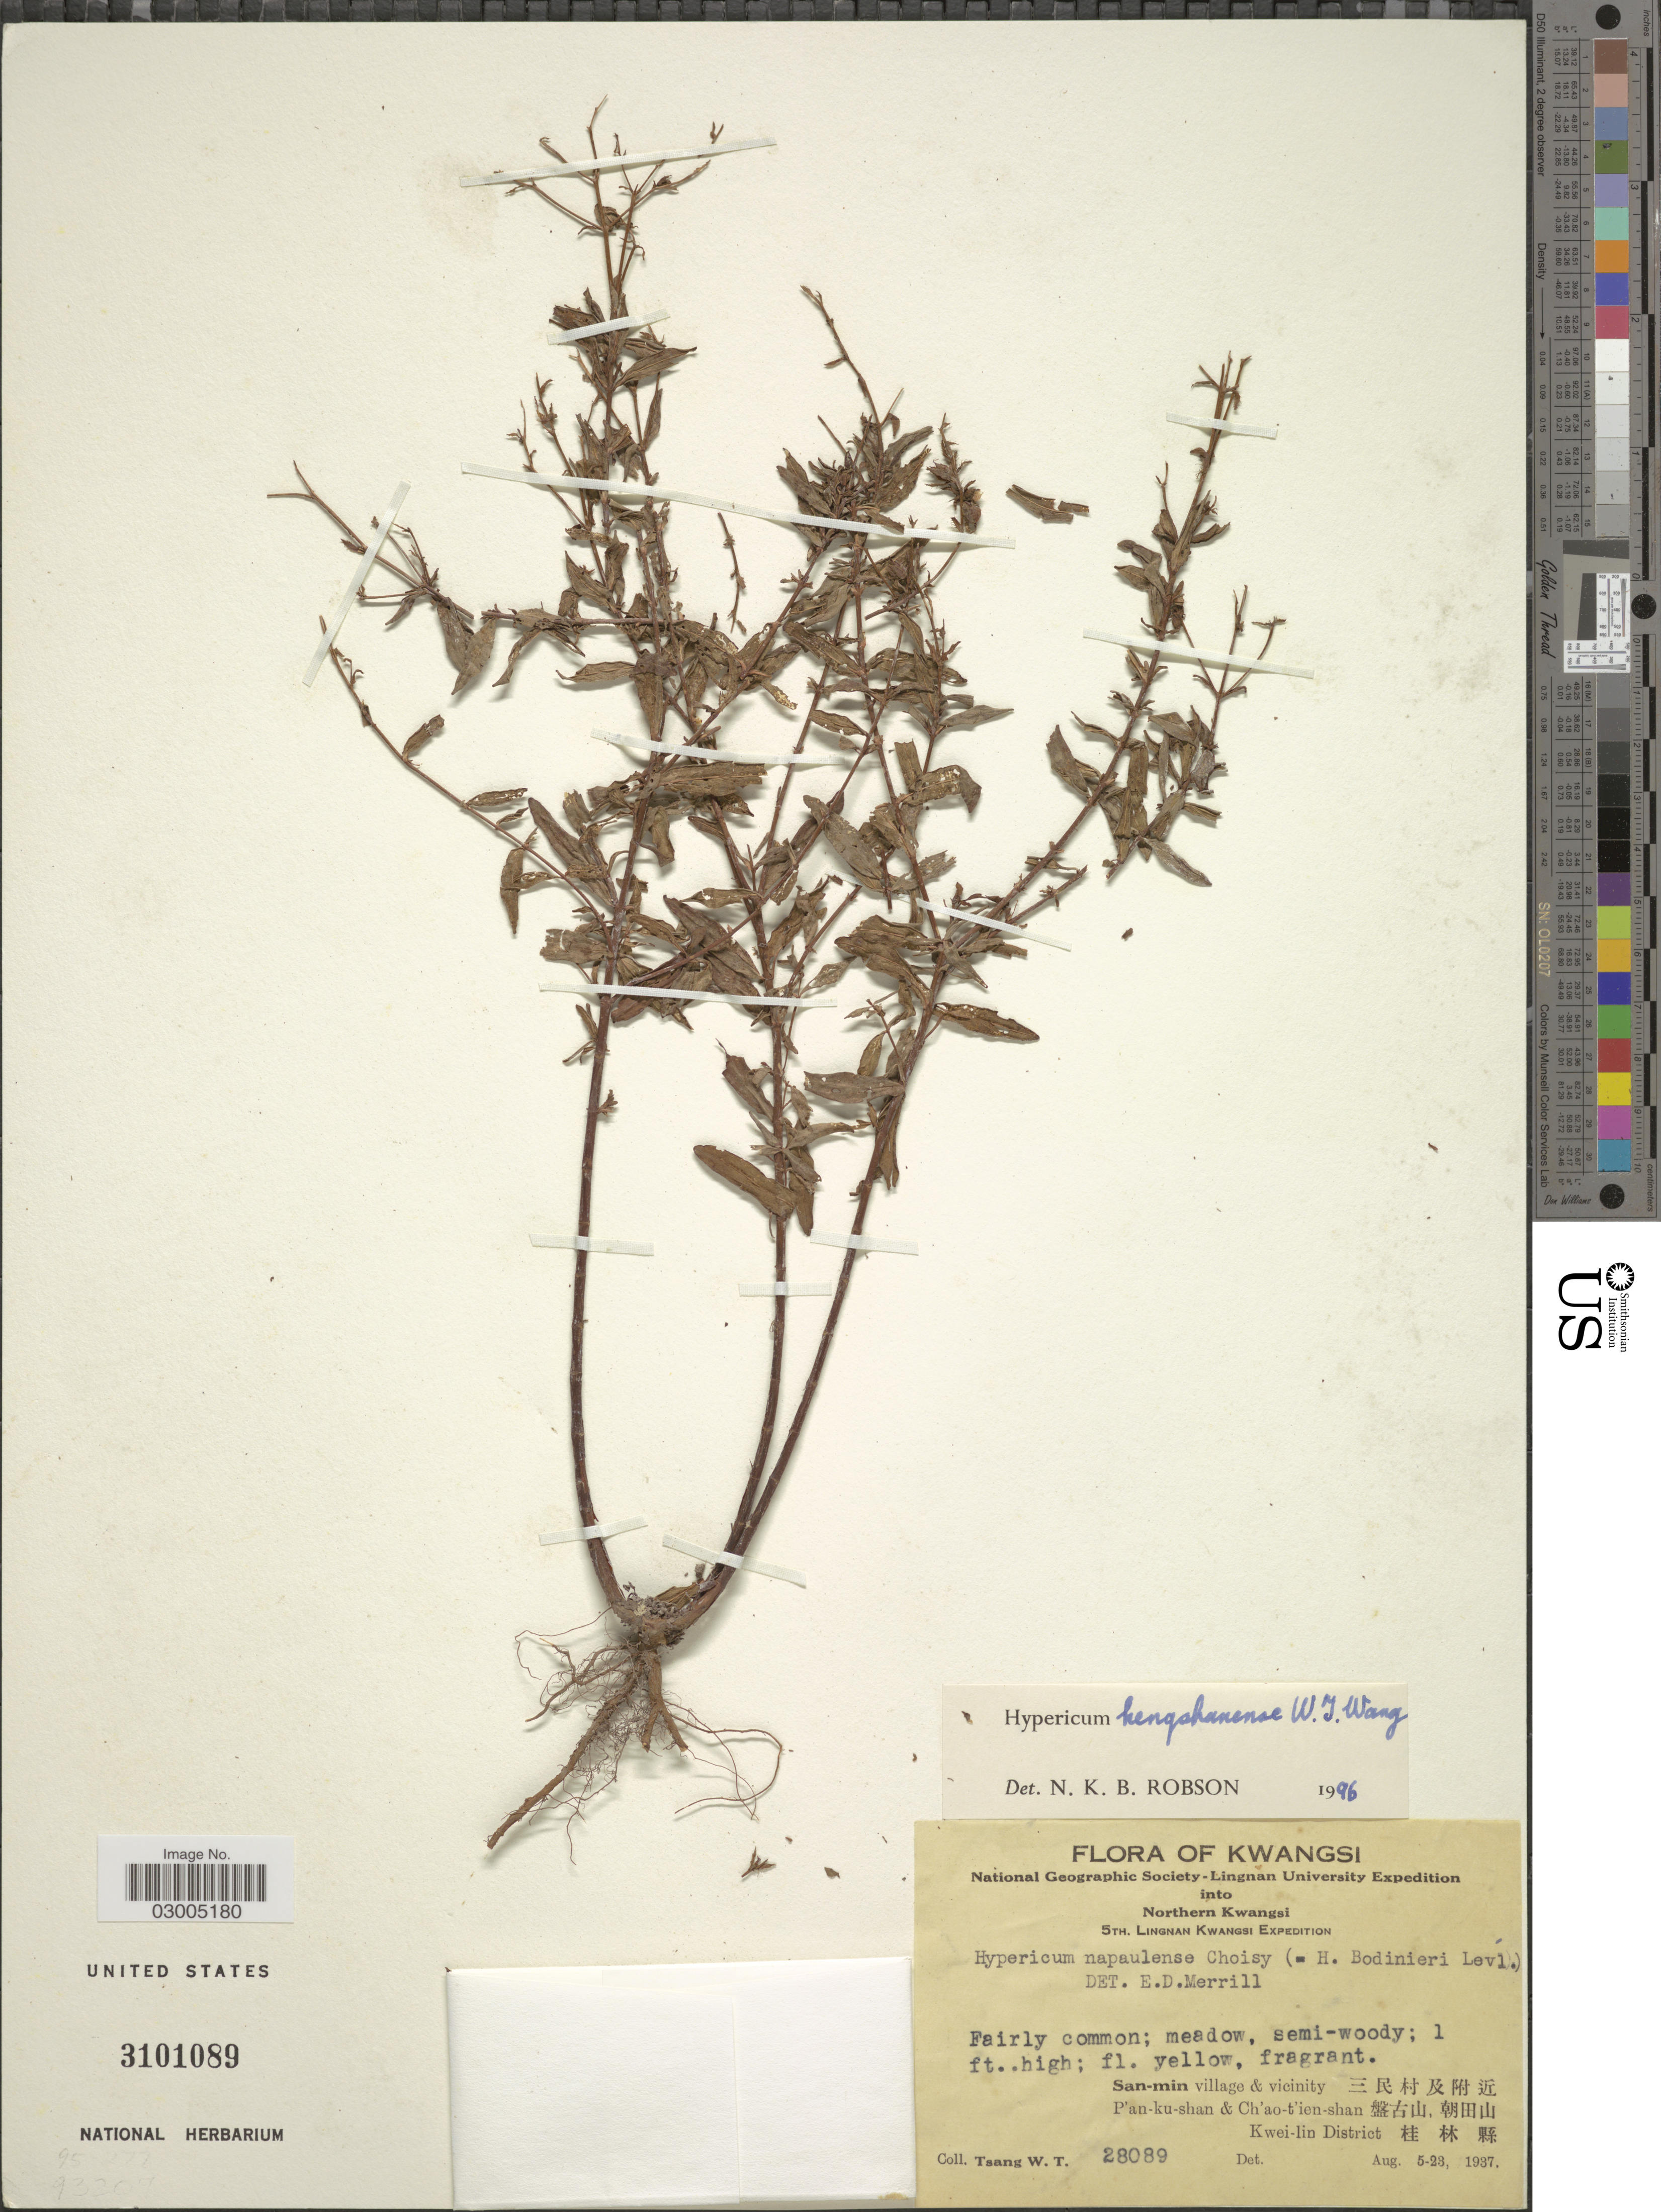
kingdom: Plantae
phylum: Tracheophyta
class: Magnoliopsida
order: Malpighiales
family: Hypericaceae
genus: Hypericum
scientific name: Hypericum hengshanense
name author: W.T. Wang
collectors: W. T. Tsang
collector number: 28089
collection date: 1937-08-05/1937-08-23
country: China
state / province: Guangxi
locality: Kwangsi. Northern Kwangsi. San-min village & vicinity. P'an-ku-shan & Ch'ao-t'ien-shan. Kwei-lin District.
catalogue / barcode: US 3101089